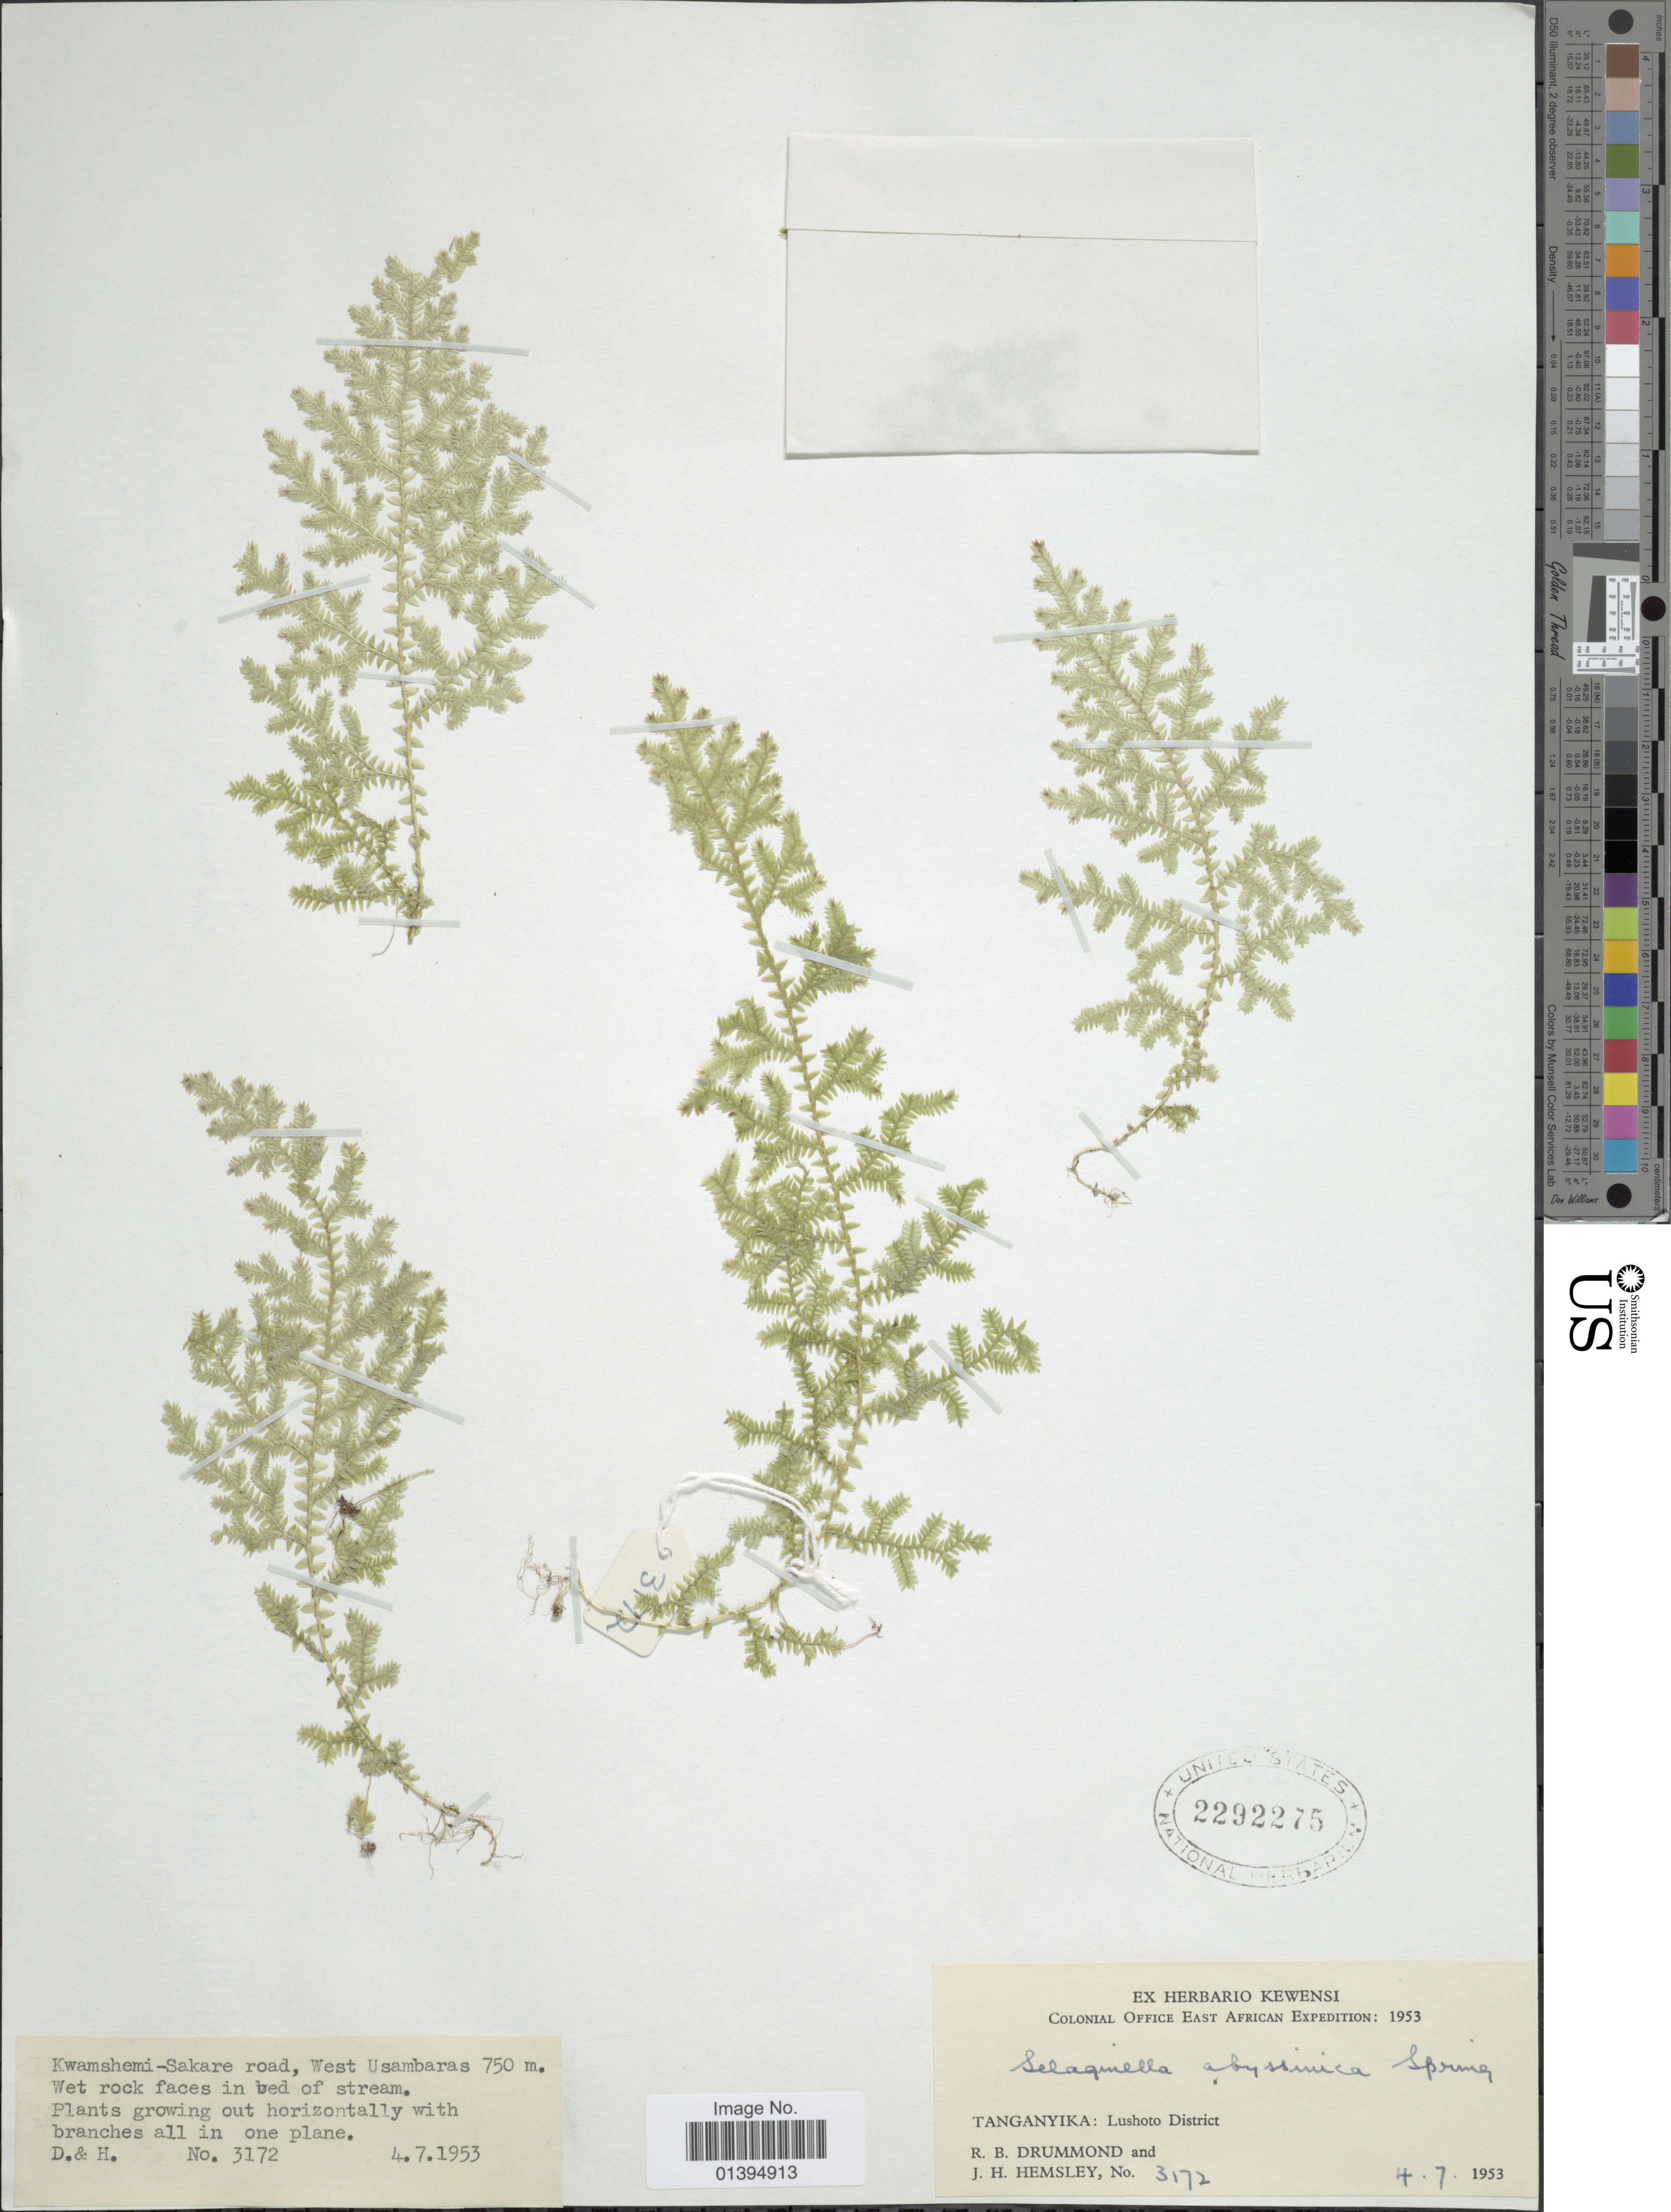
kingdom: Plantae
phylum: Tracheophyta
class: Lycopodiopsida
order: Selaginellales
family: Selaginellaceae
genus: Selaginella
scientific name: Selaginella abyssinica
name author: Spring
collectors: R. Drummond & J. H. Hemsley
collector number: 3172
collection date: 1953-07-04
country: Tanzania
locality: Tanganyika: Lushoto District, Kwamshemi-Sakare road, West Usambaras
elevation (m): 750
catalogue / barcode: US 2292275